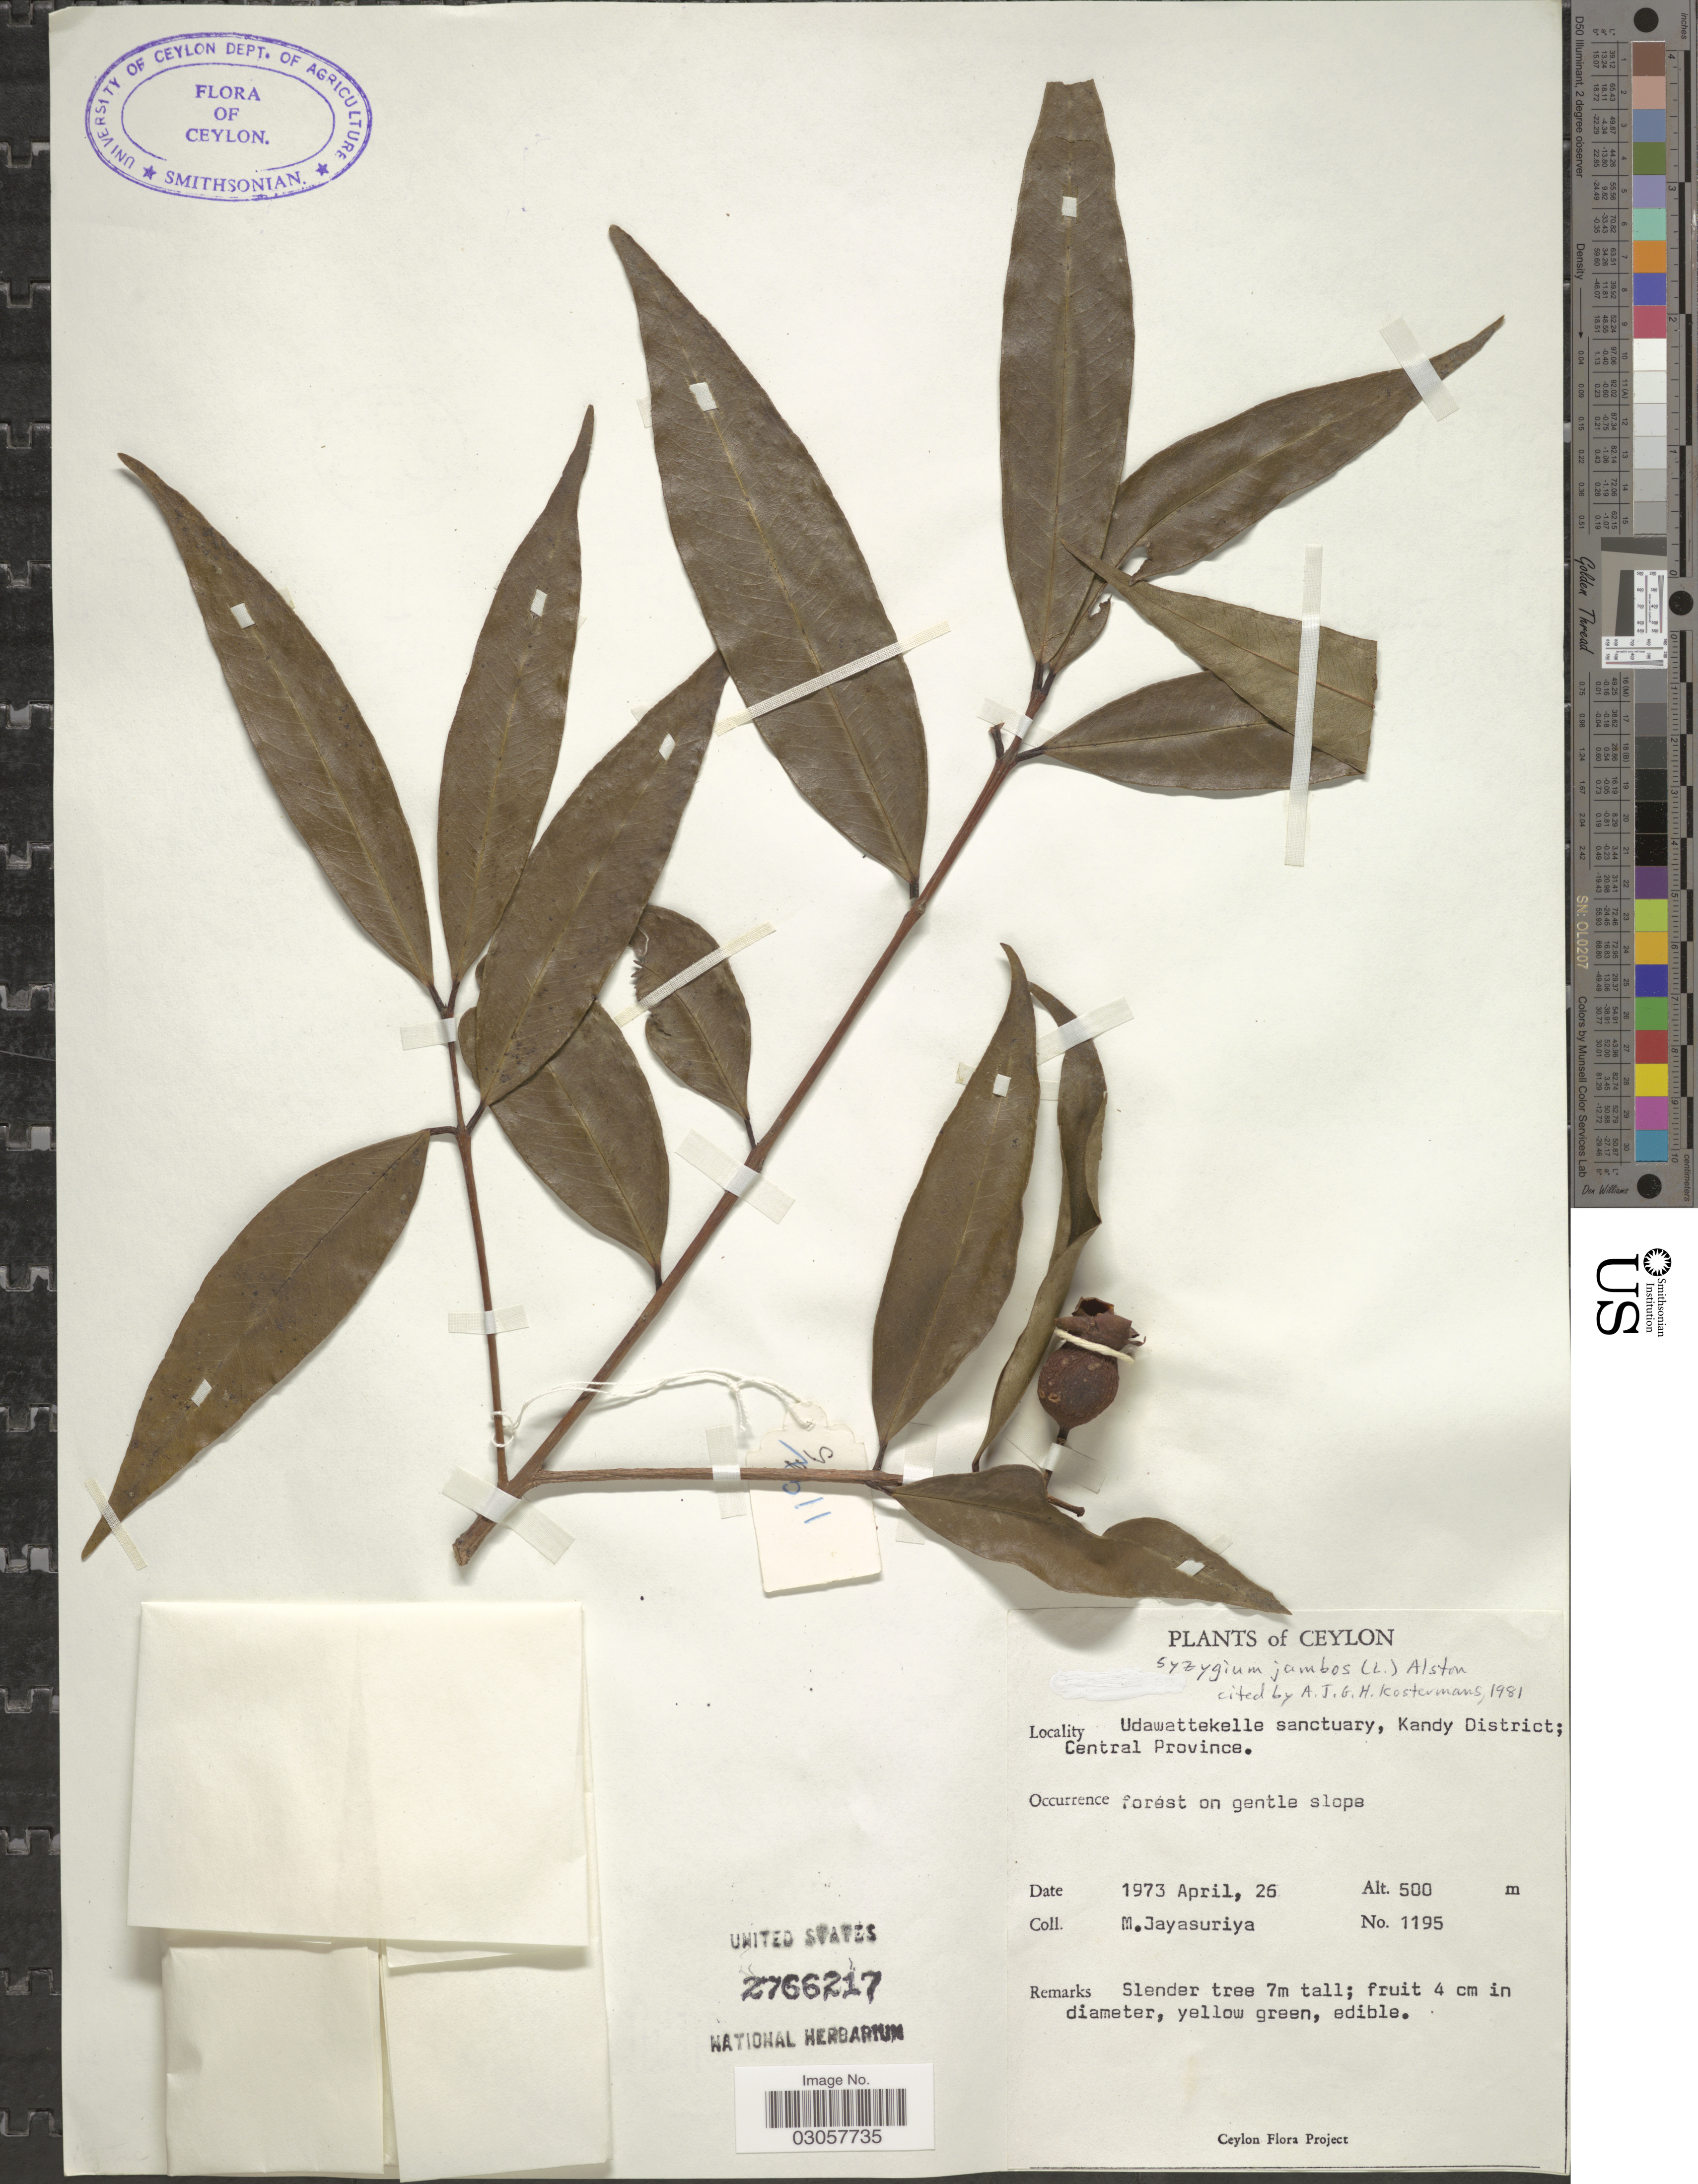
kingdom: Plantae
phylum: Tracheophyta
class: Magnoliopsida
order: Myrtales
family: Myrtaceae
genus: Syzygium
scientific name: Syzygium jambos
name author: (L.) Alston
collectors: M. Jayasuriya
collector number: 1195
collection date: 1973-04-26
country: Sri Lanka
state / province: Central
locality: Ceylon. Udawattekelle sanctuary, Kandy District.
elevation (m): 500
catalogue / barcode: US 2766217